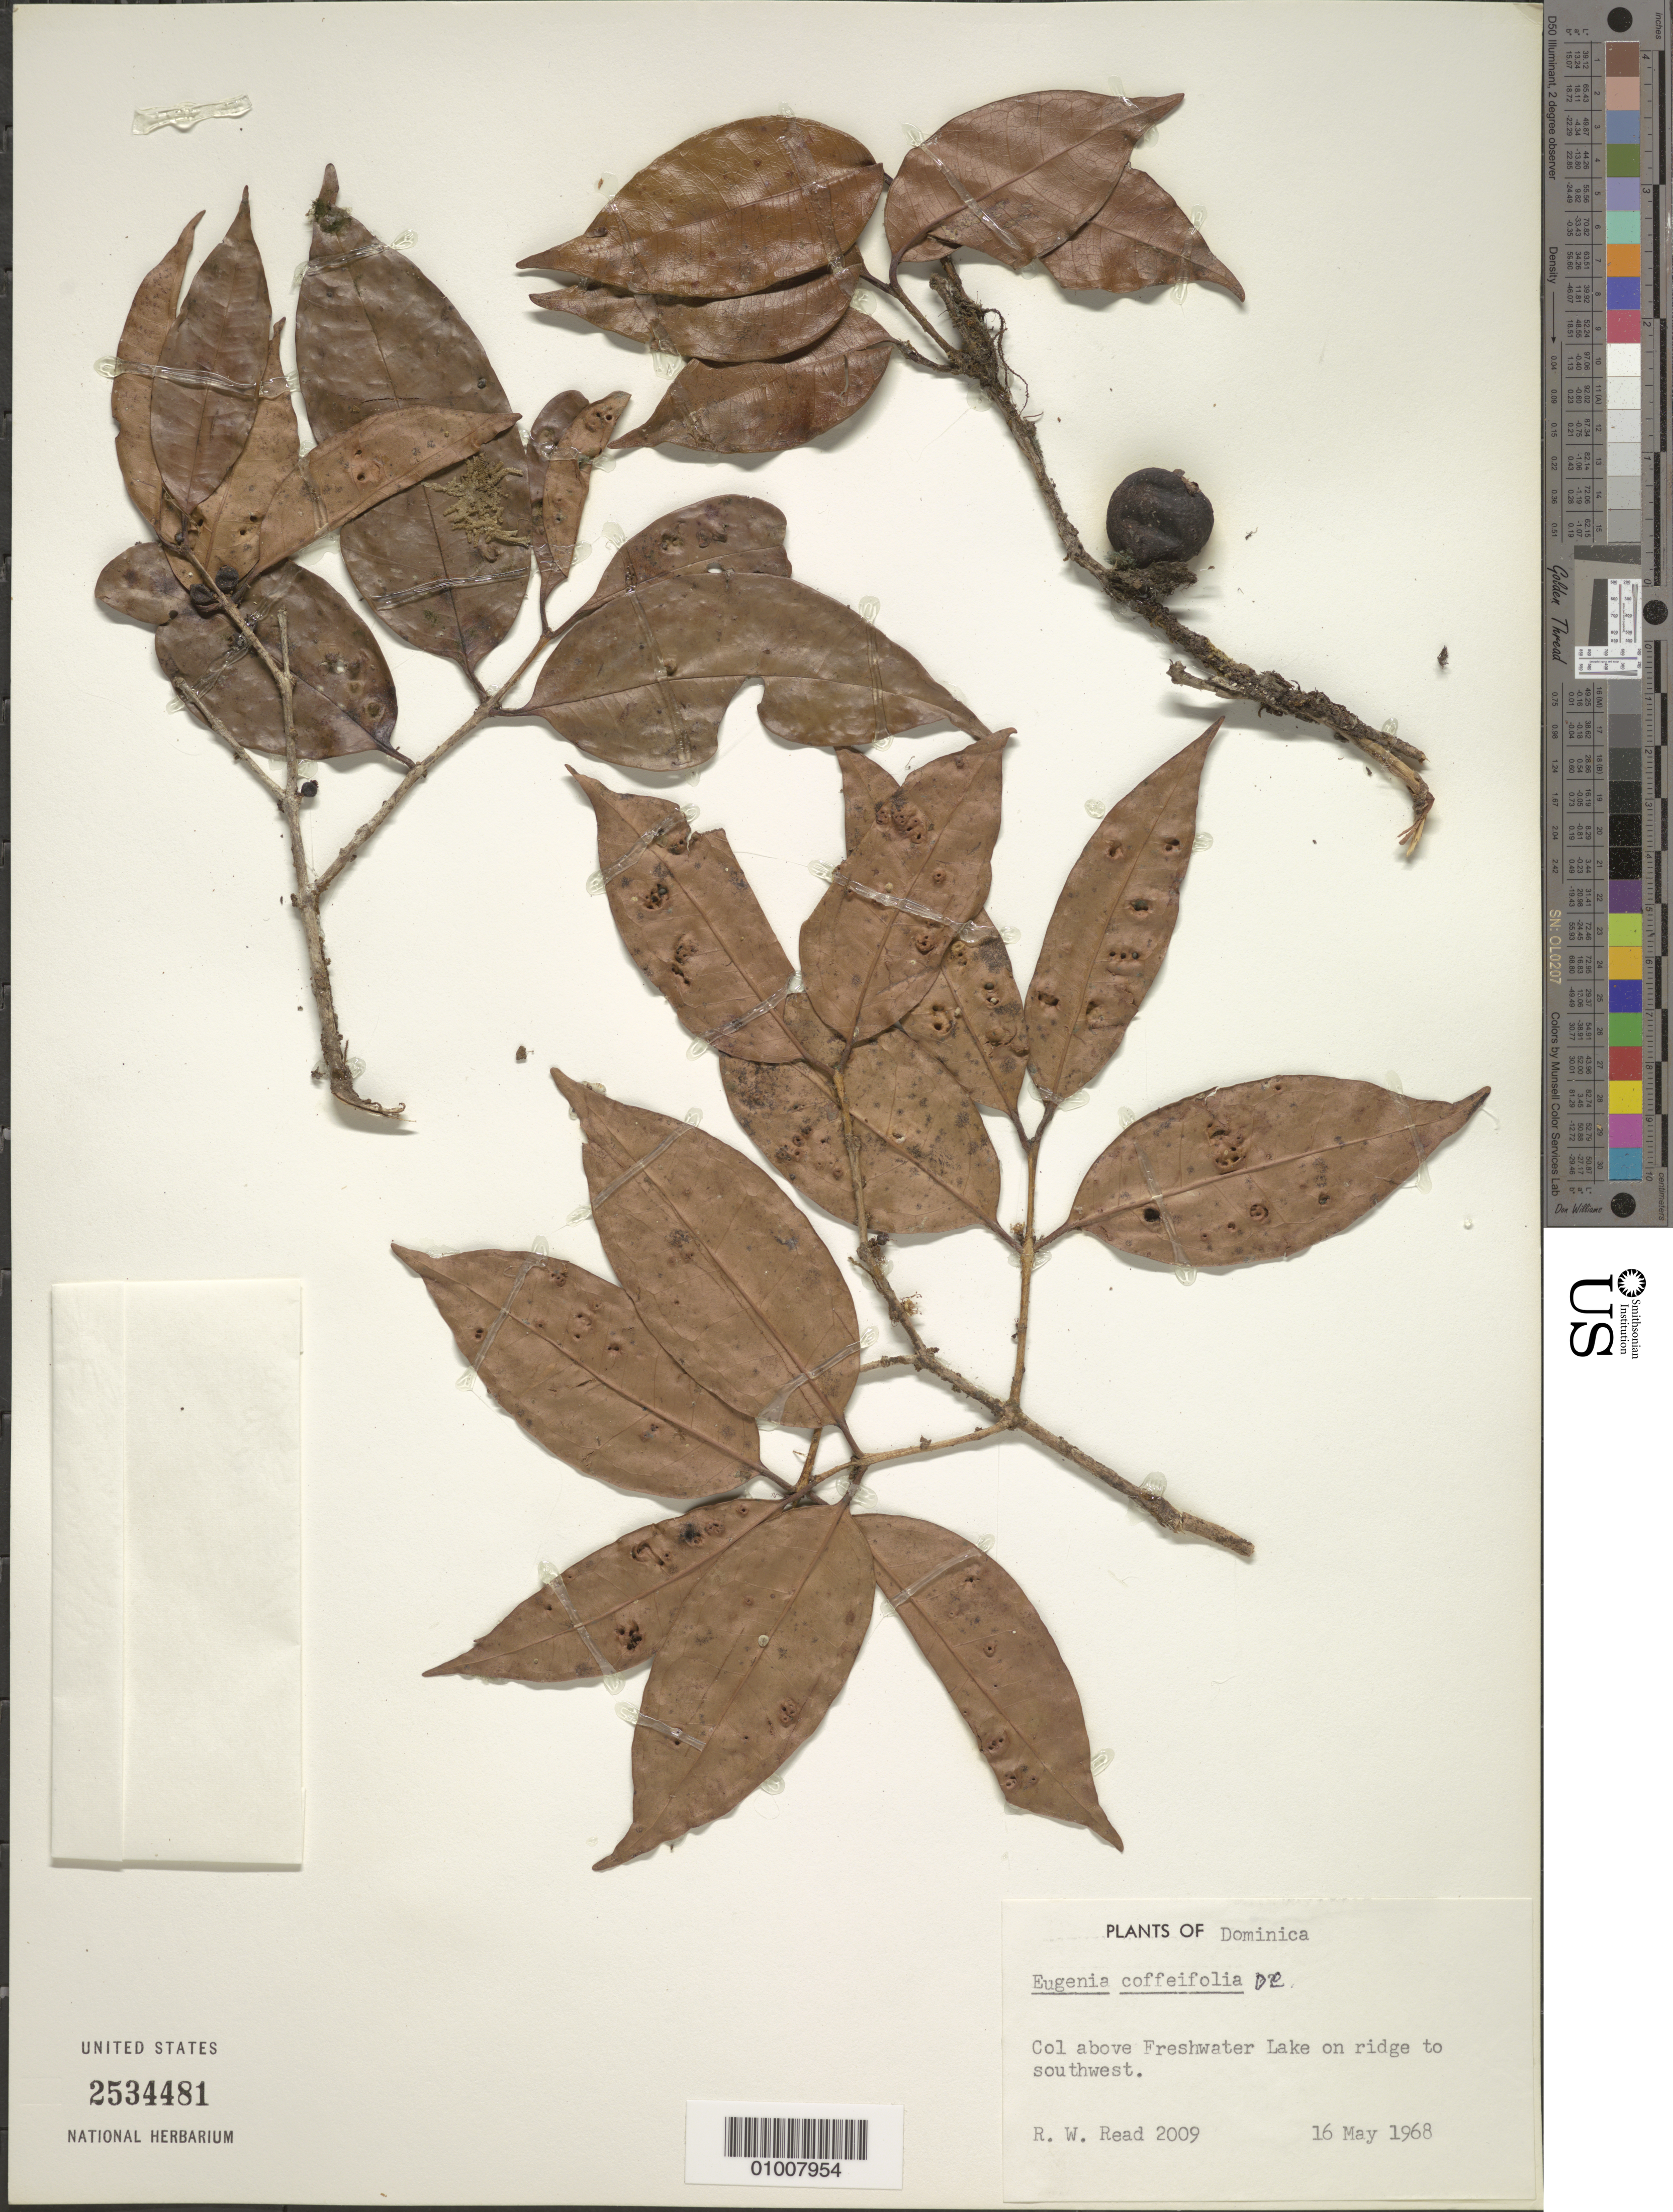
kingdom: Plantae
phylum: Tracheophyta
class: Magnoliopsida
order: Myrtales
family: Myrtaceae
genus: Eugenia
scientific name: Eugenia coffeifolia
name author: DC.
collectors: R. W. Read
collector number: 2009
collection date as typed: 16 May 1968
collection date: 1968-05-16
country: Dominica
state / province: St. George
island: Dominica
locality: Col above Freshwater Lake, on ridge to southwest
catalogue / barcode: US 2534481